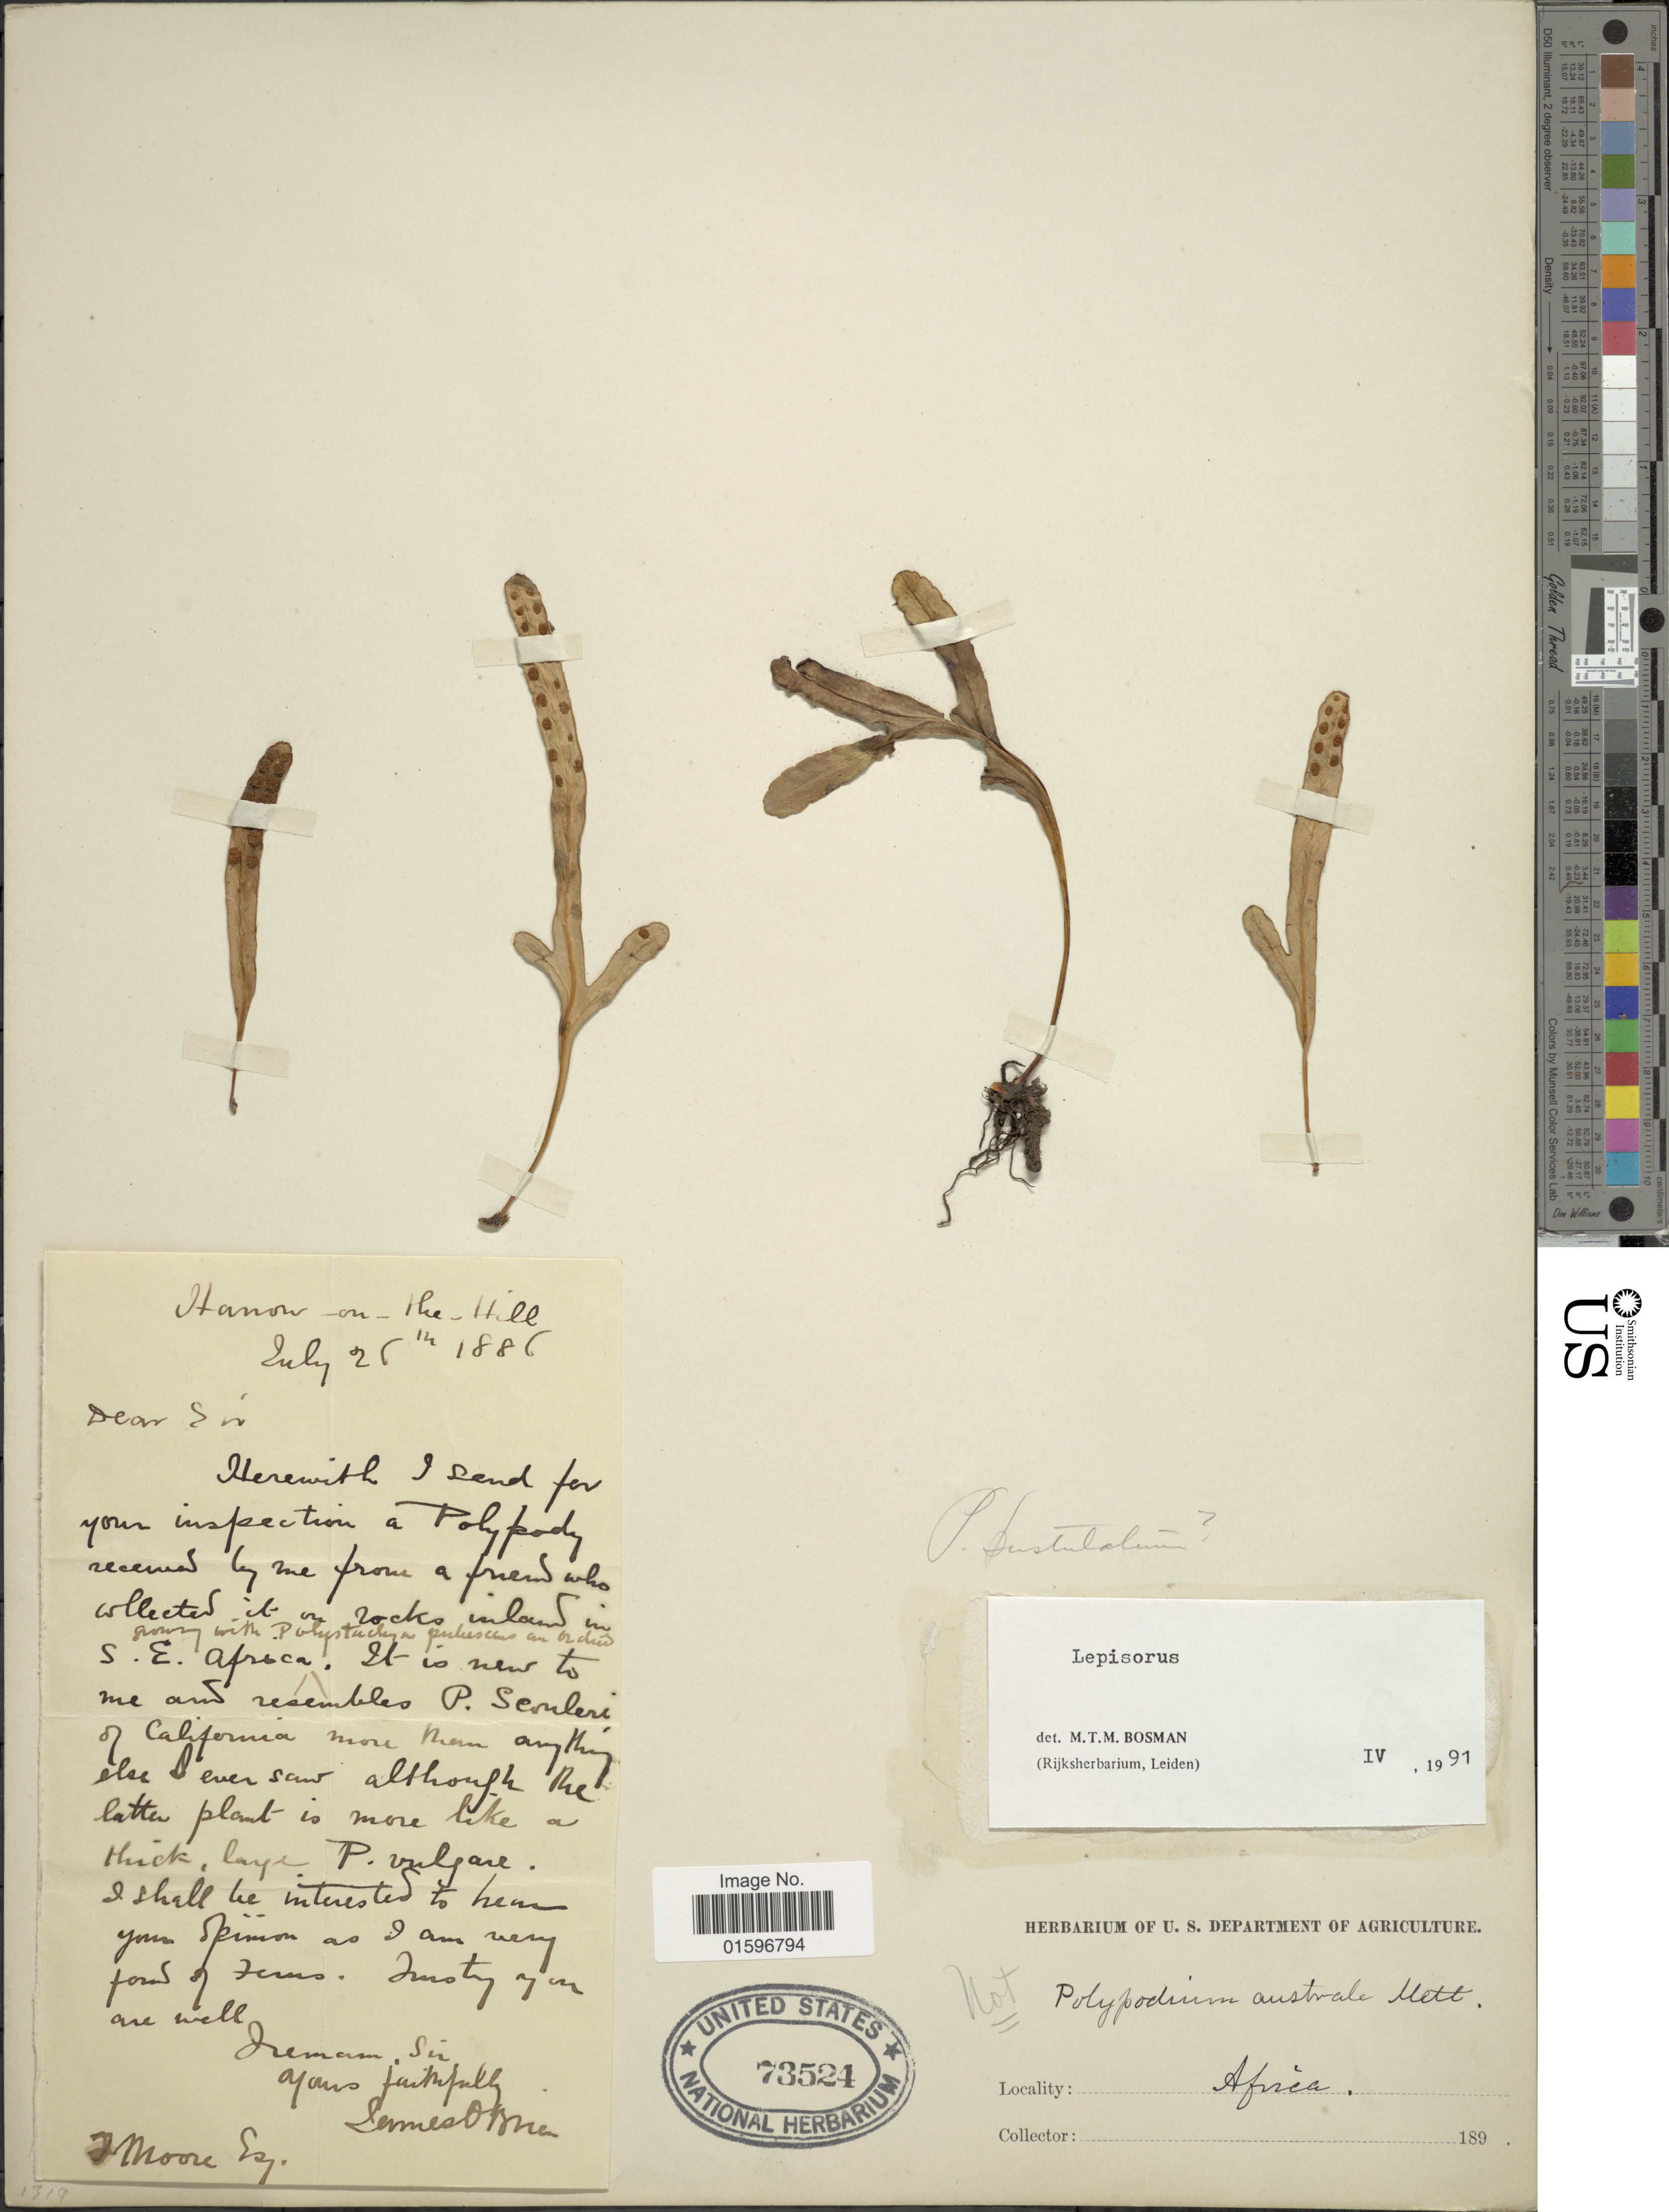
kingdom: Plantae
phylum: Tracheophyta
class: Polypodiopsida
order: Polypodiales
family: Polypodiaceae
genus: Polypodium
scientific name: Polypodium sp.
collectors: E. Moore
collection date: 1886-07-25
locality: Africa, [illegible text]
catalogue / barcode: US 73524